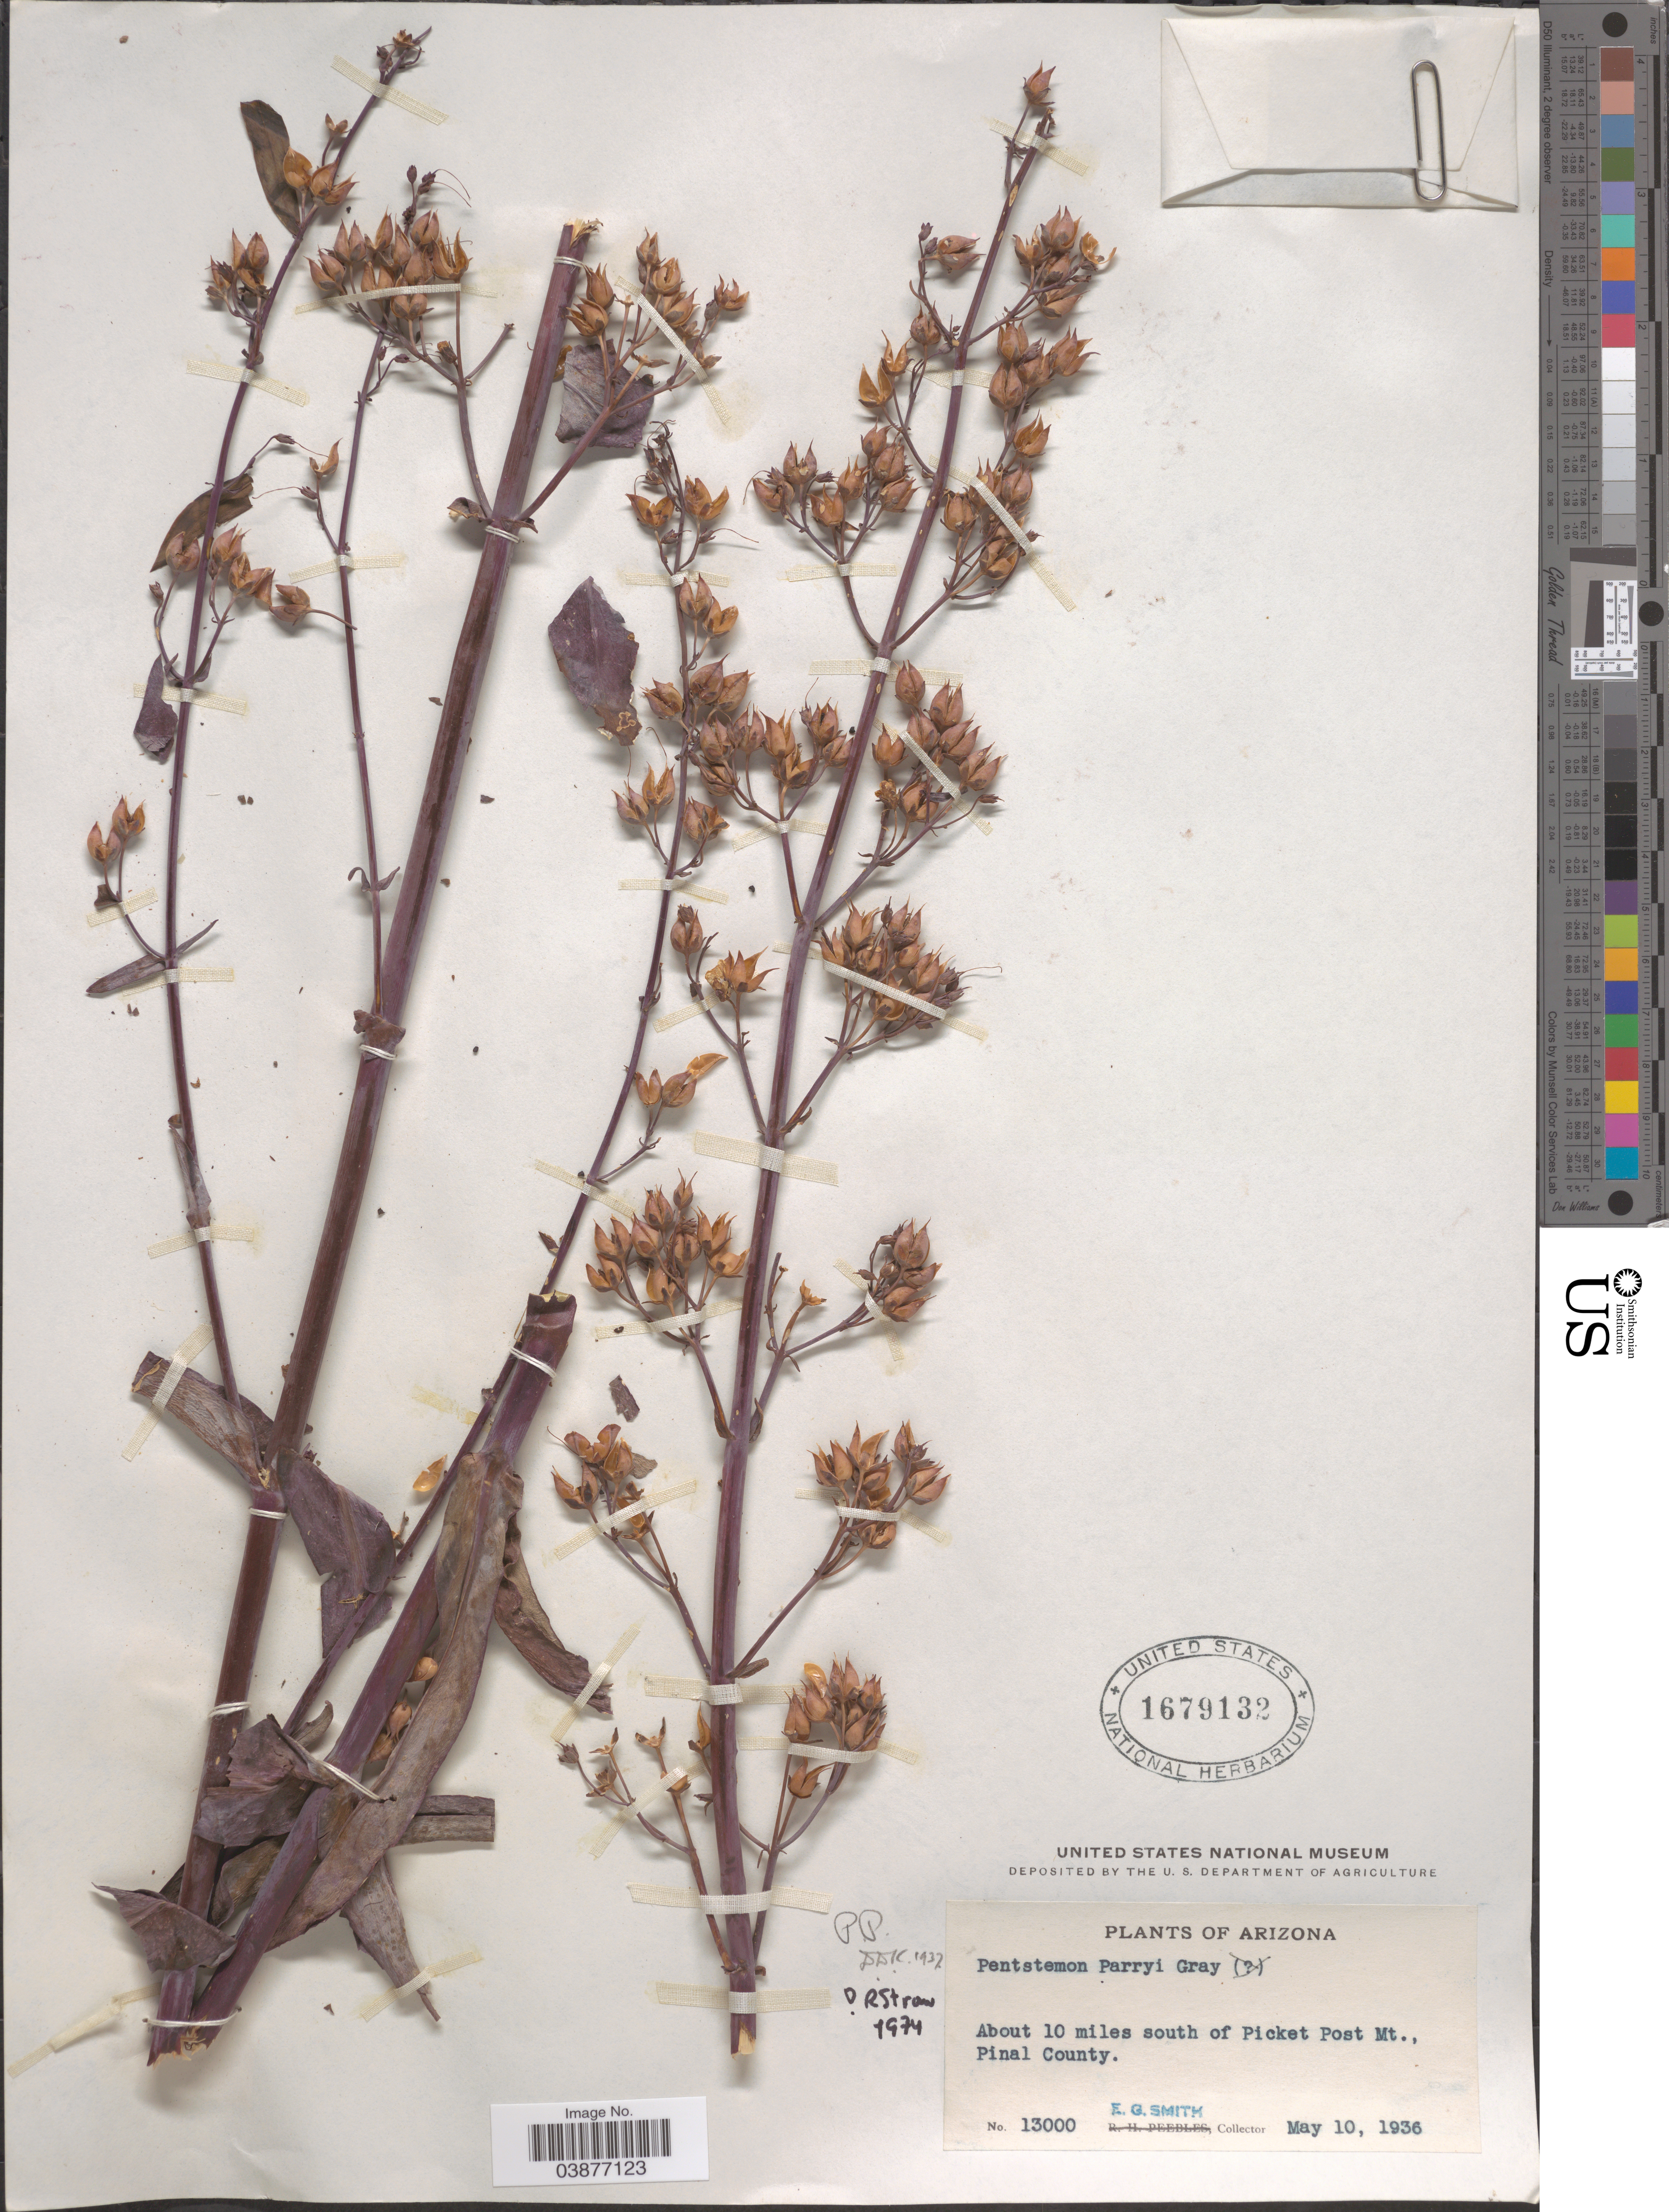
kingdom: Plantae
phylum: Tracheophyta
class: Magnoliopsida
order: Lamiales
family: Plantaginaceae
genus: Penstemon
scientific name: Penstemon parryi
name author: A. Gray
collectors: E. G. Smith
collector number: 13000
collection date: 1936-05-10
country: United States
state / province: Arizona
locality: About 10 miles south of Picket Post Mt., Pinal County.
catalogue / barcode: US 1679132